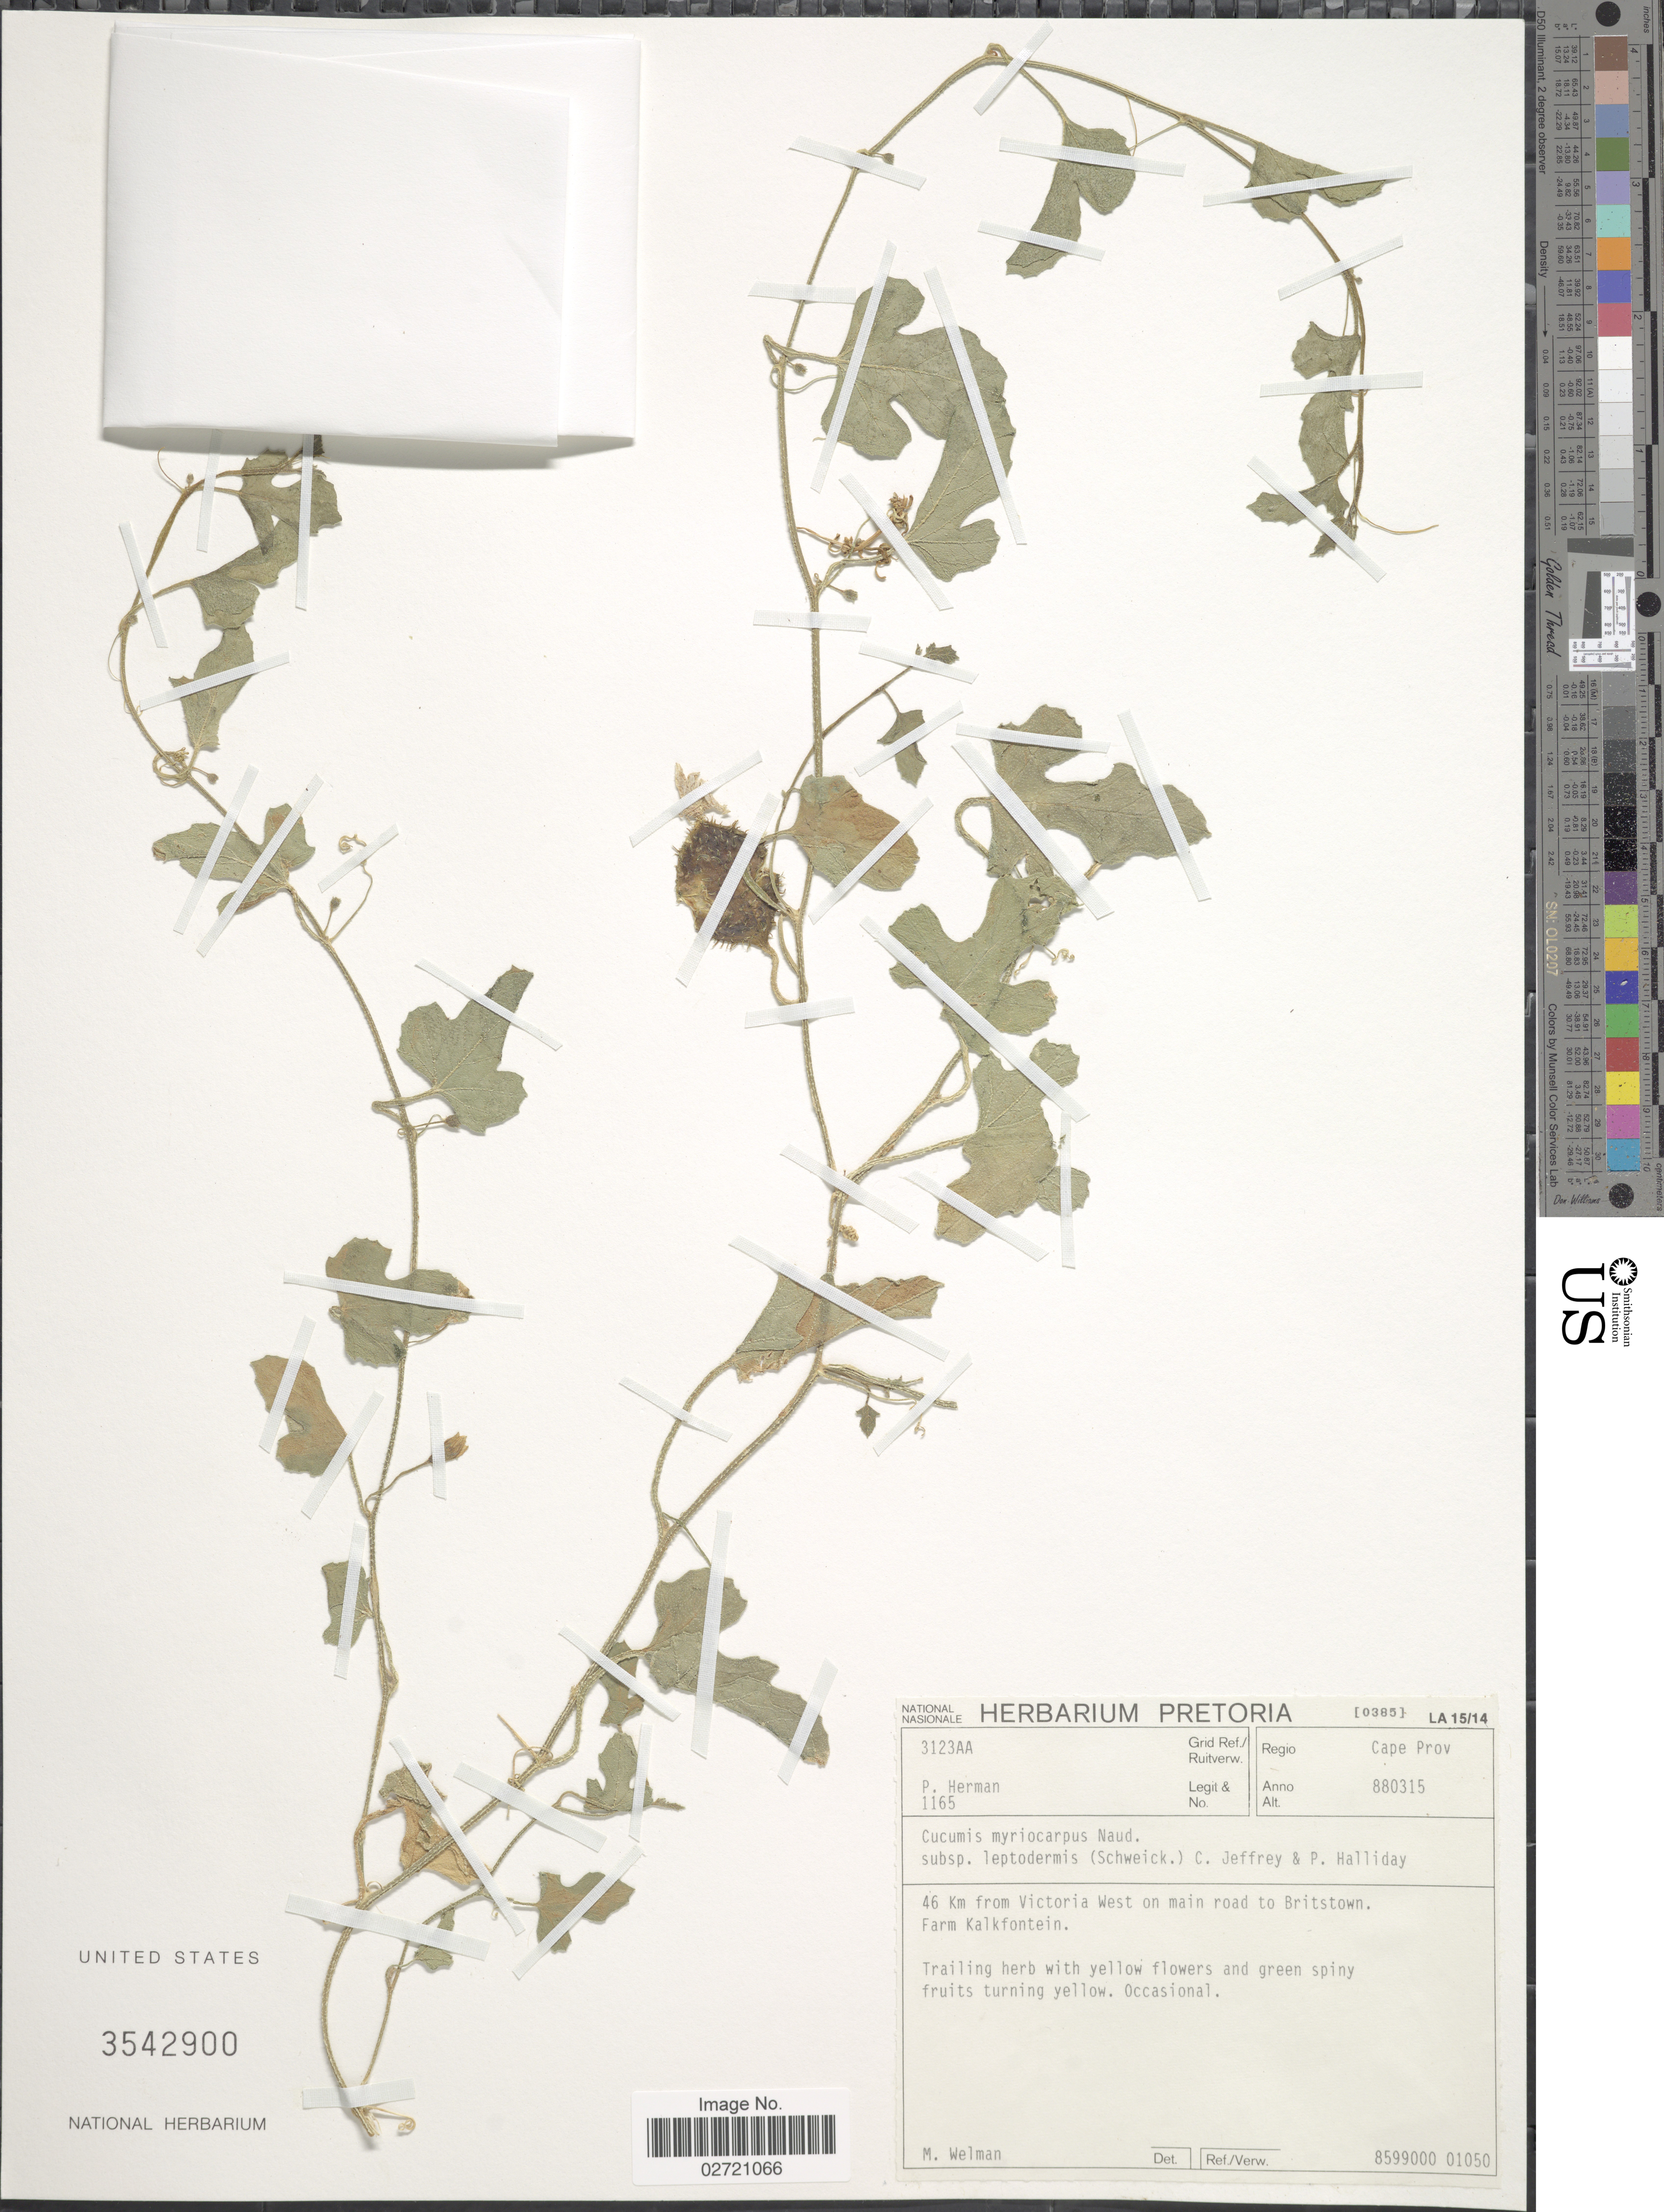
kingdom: Plantae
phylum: Tracheophyta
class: Magnoliopsida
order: Cucurbitales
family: Cucurbitaceae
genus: Cucumis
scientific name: Cucumis myriocarpus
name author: Naudin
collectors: P. Herman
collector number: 1165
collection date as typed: Transcribed d/m/y: 15/3/88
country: South Africa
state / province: Northern Cape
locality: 46 km from Victoria West on main road to Britstown. Farm Kalkfontein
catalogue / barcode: US 3542900